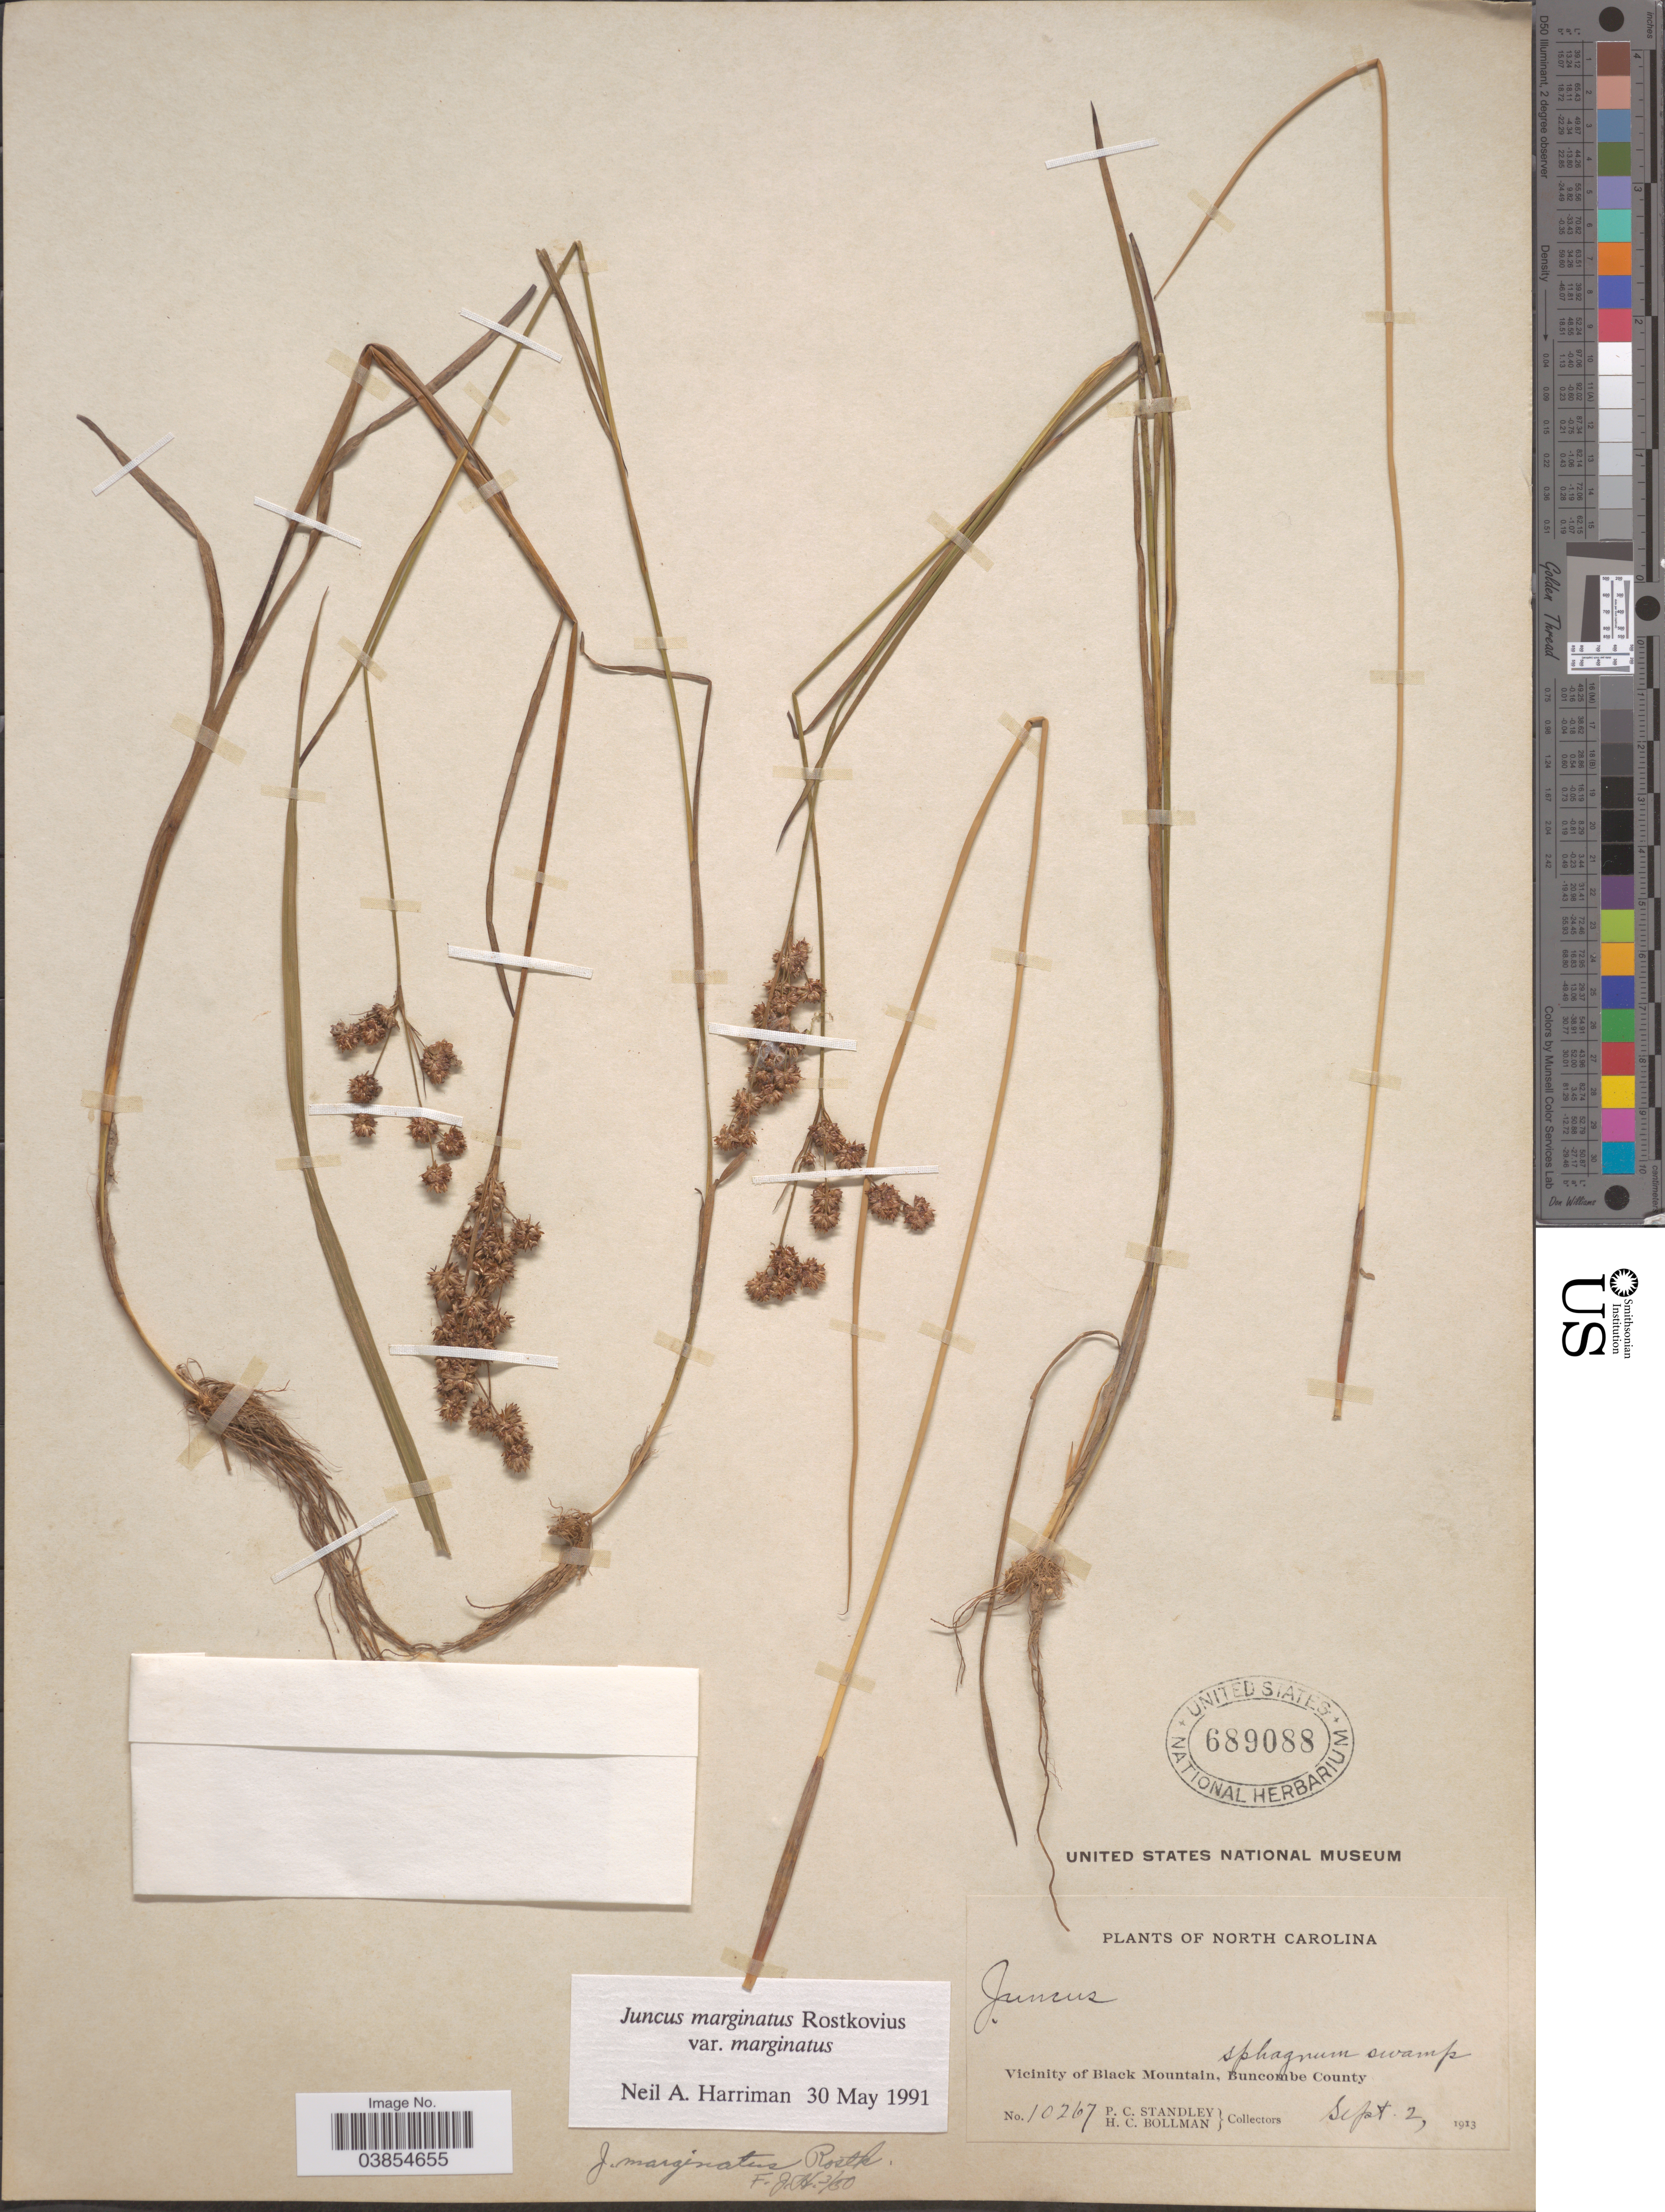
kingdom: Plantae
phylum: Tracheophyta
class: Liliopsida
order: Poales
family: Juncaceae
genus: Juncus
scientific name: Juncus marginatus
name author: Rostk.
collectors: P. C. Standley & H. C. Bollman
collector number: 10267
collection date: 1913-09-02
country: United States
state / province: North Carolina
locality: Vicinity of Black Mountain, Buncombe County.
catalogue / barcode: US 689088